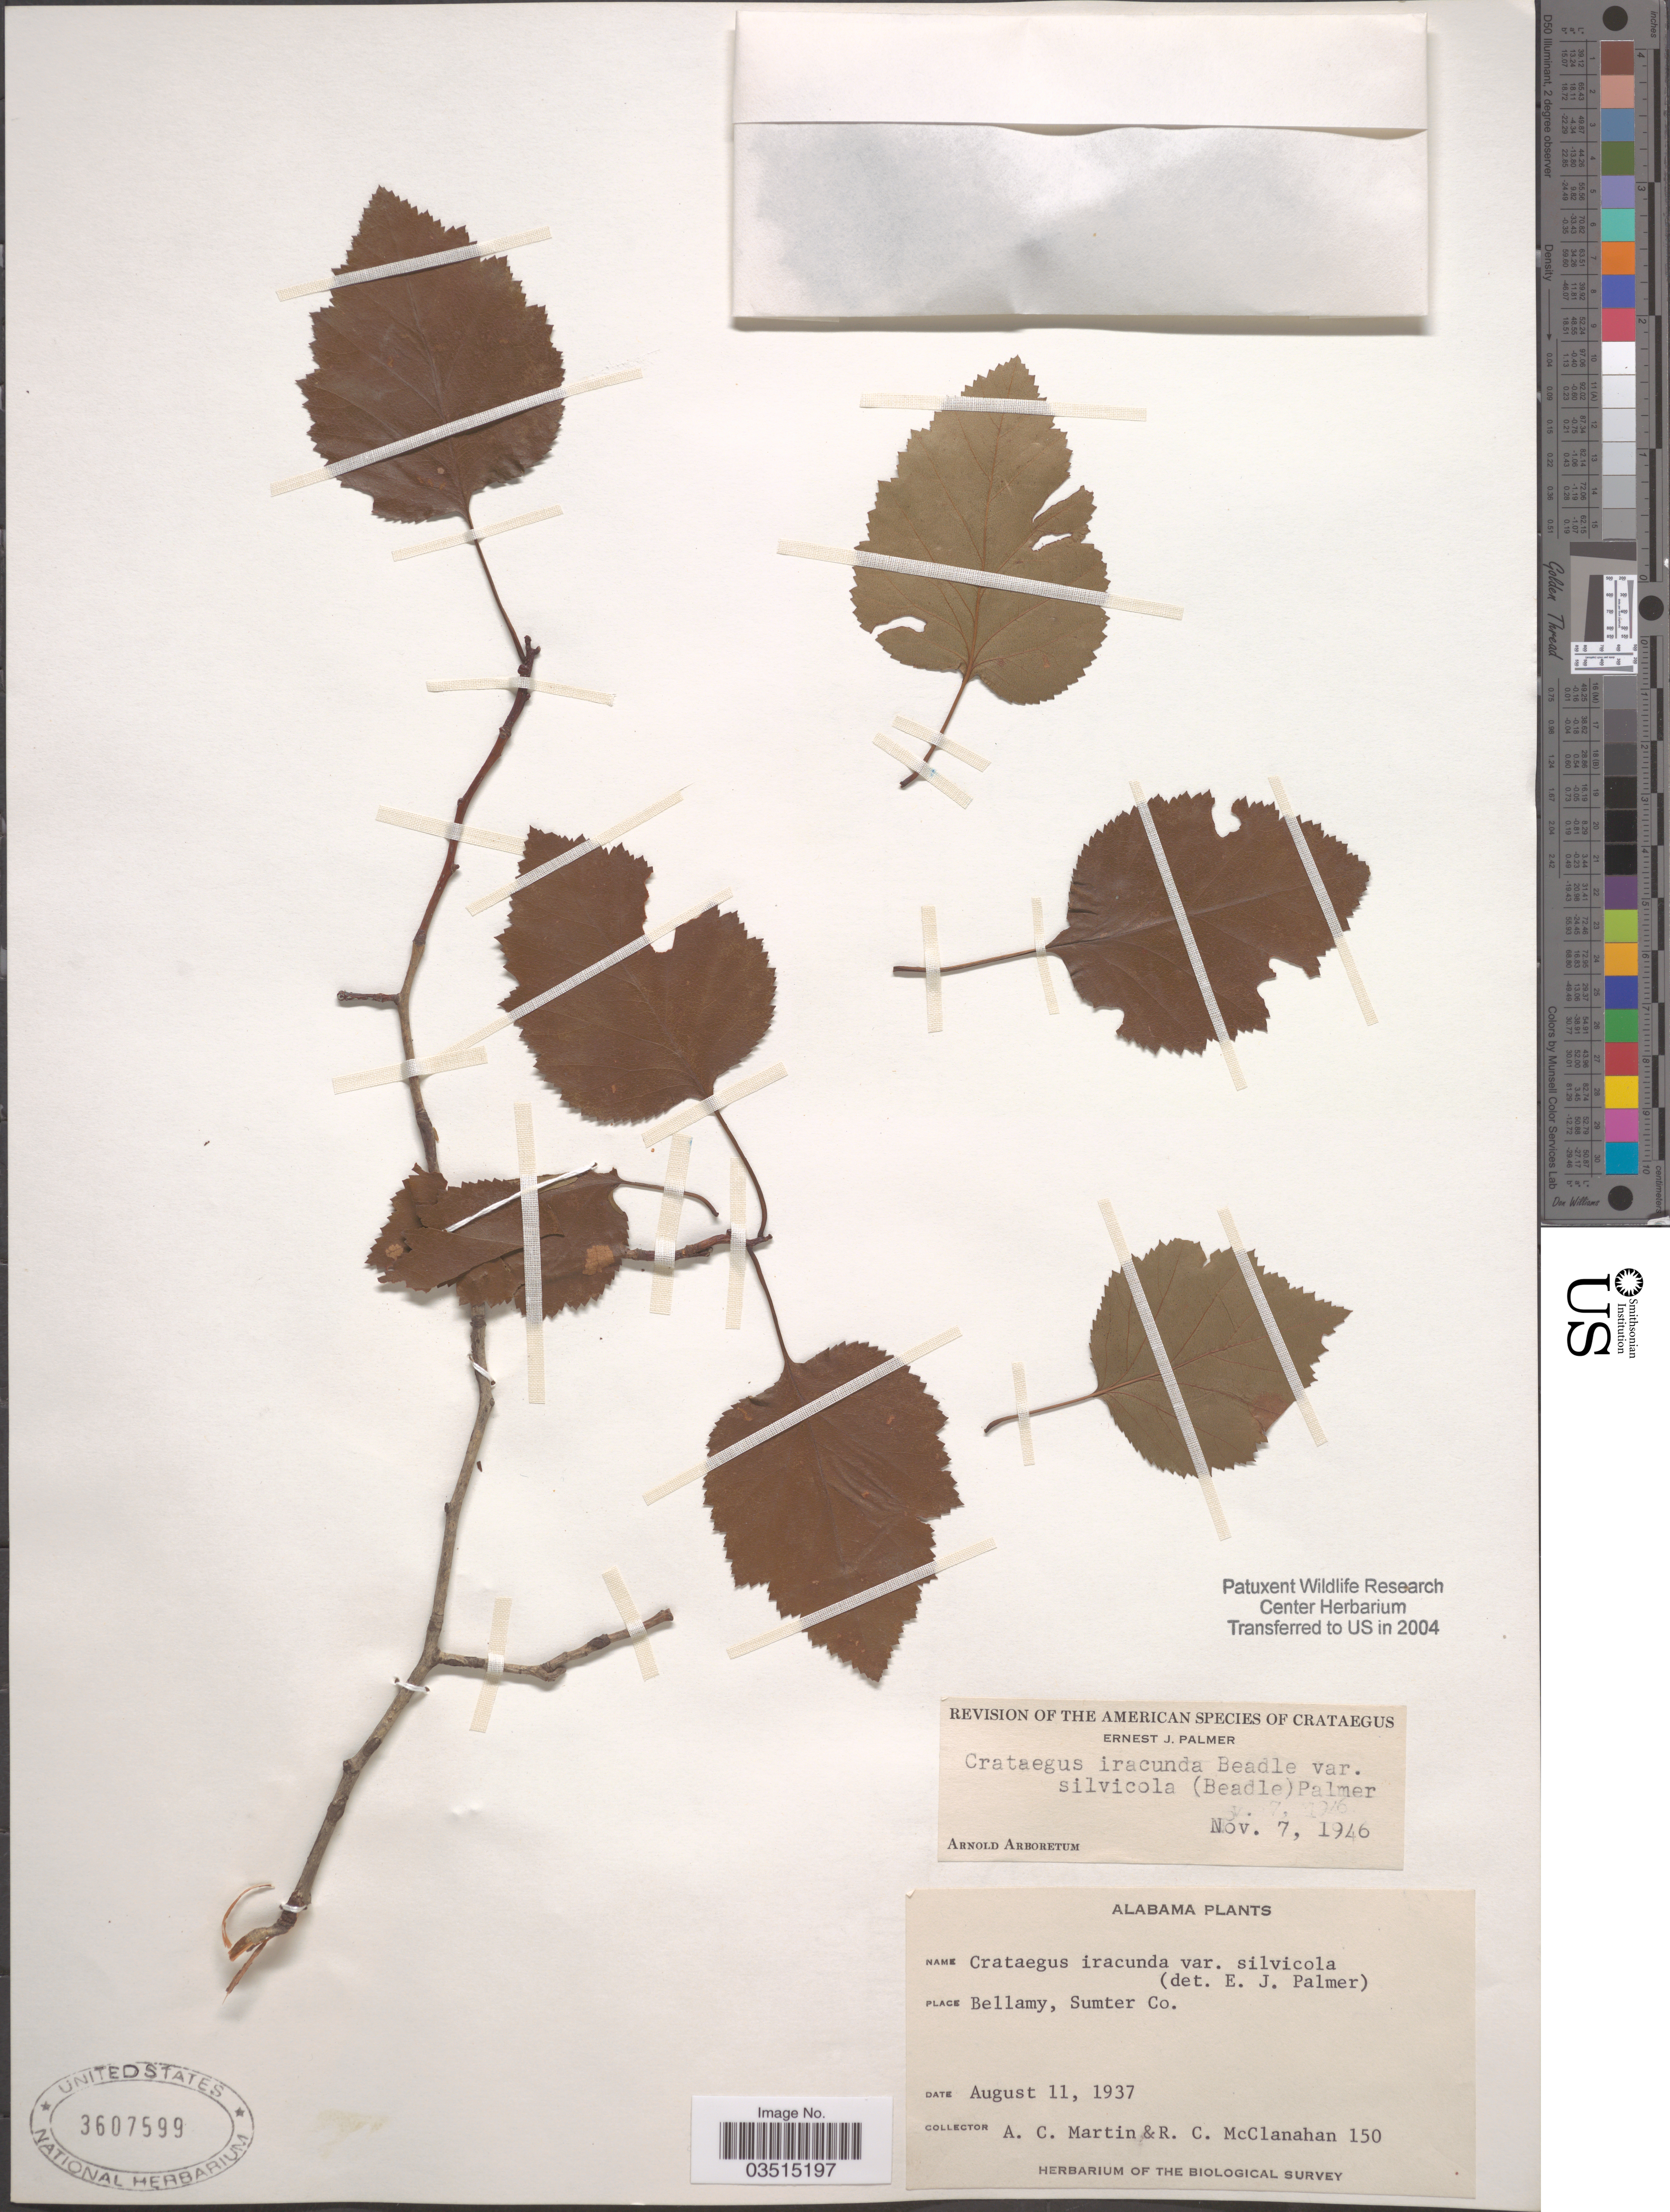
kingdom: Plantae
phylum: Tracheophyta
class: Magnoliopsida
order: Rosales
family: Rosaceae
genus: Crataegus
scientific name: Crataegus iracunda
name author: Beadle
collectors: A. C. Martin & R. McClanahan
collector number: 150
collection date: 1937-08-11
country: United States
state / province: Alabama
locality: Bellamy, Sumter Co.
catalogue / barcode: US 3607599